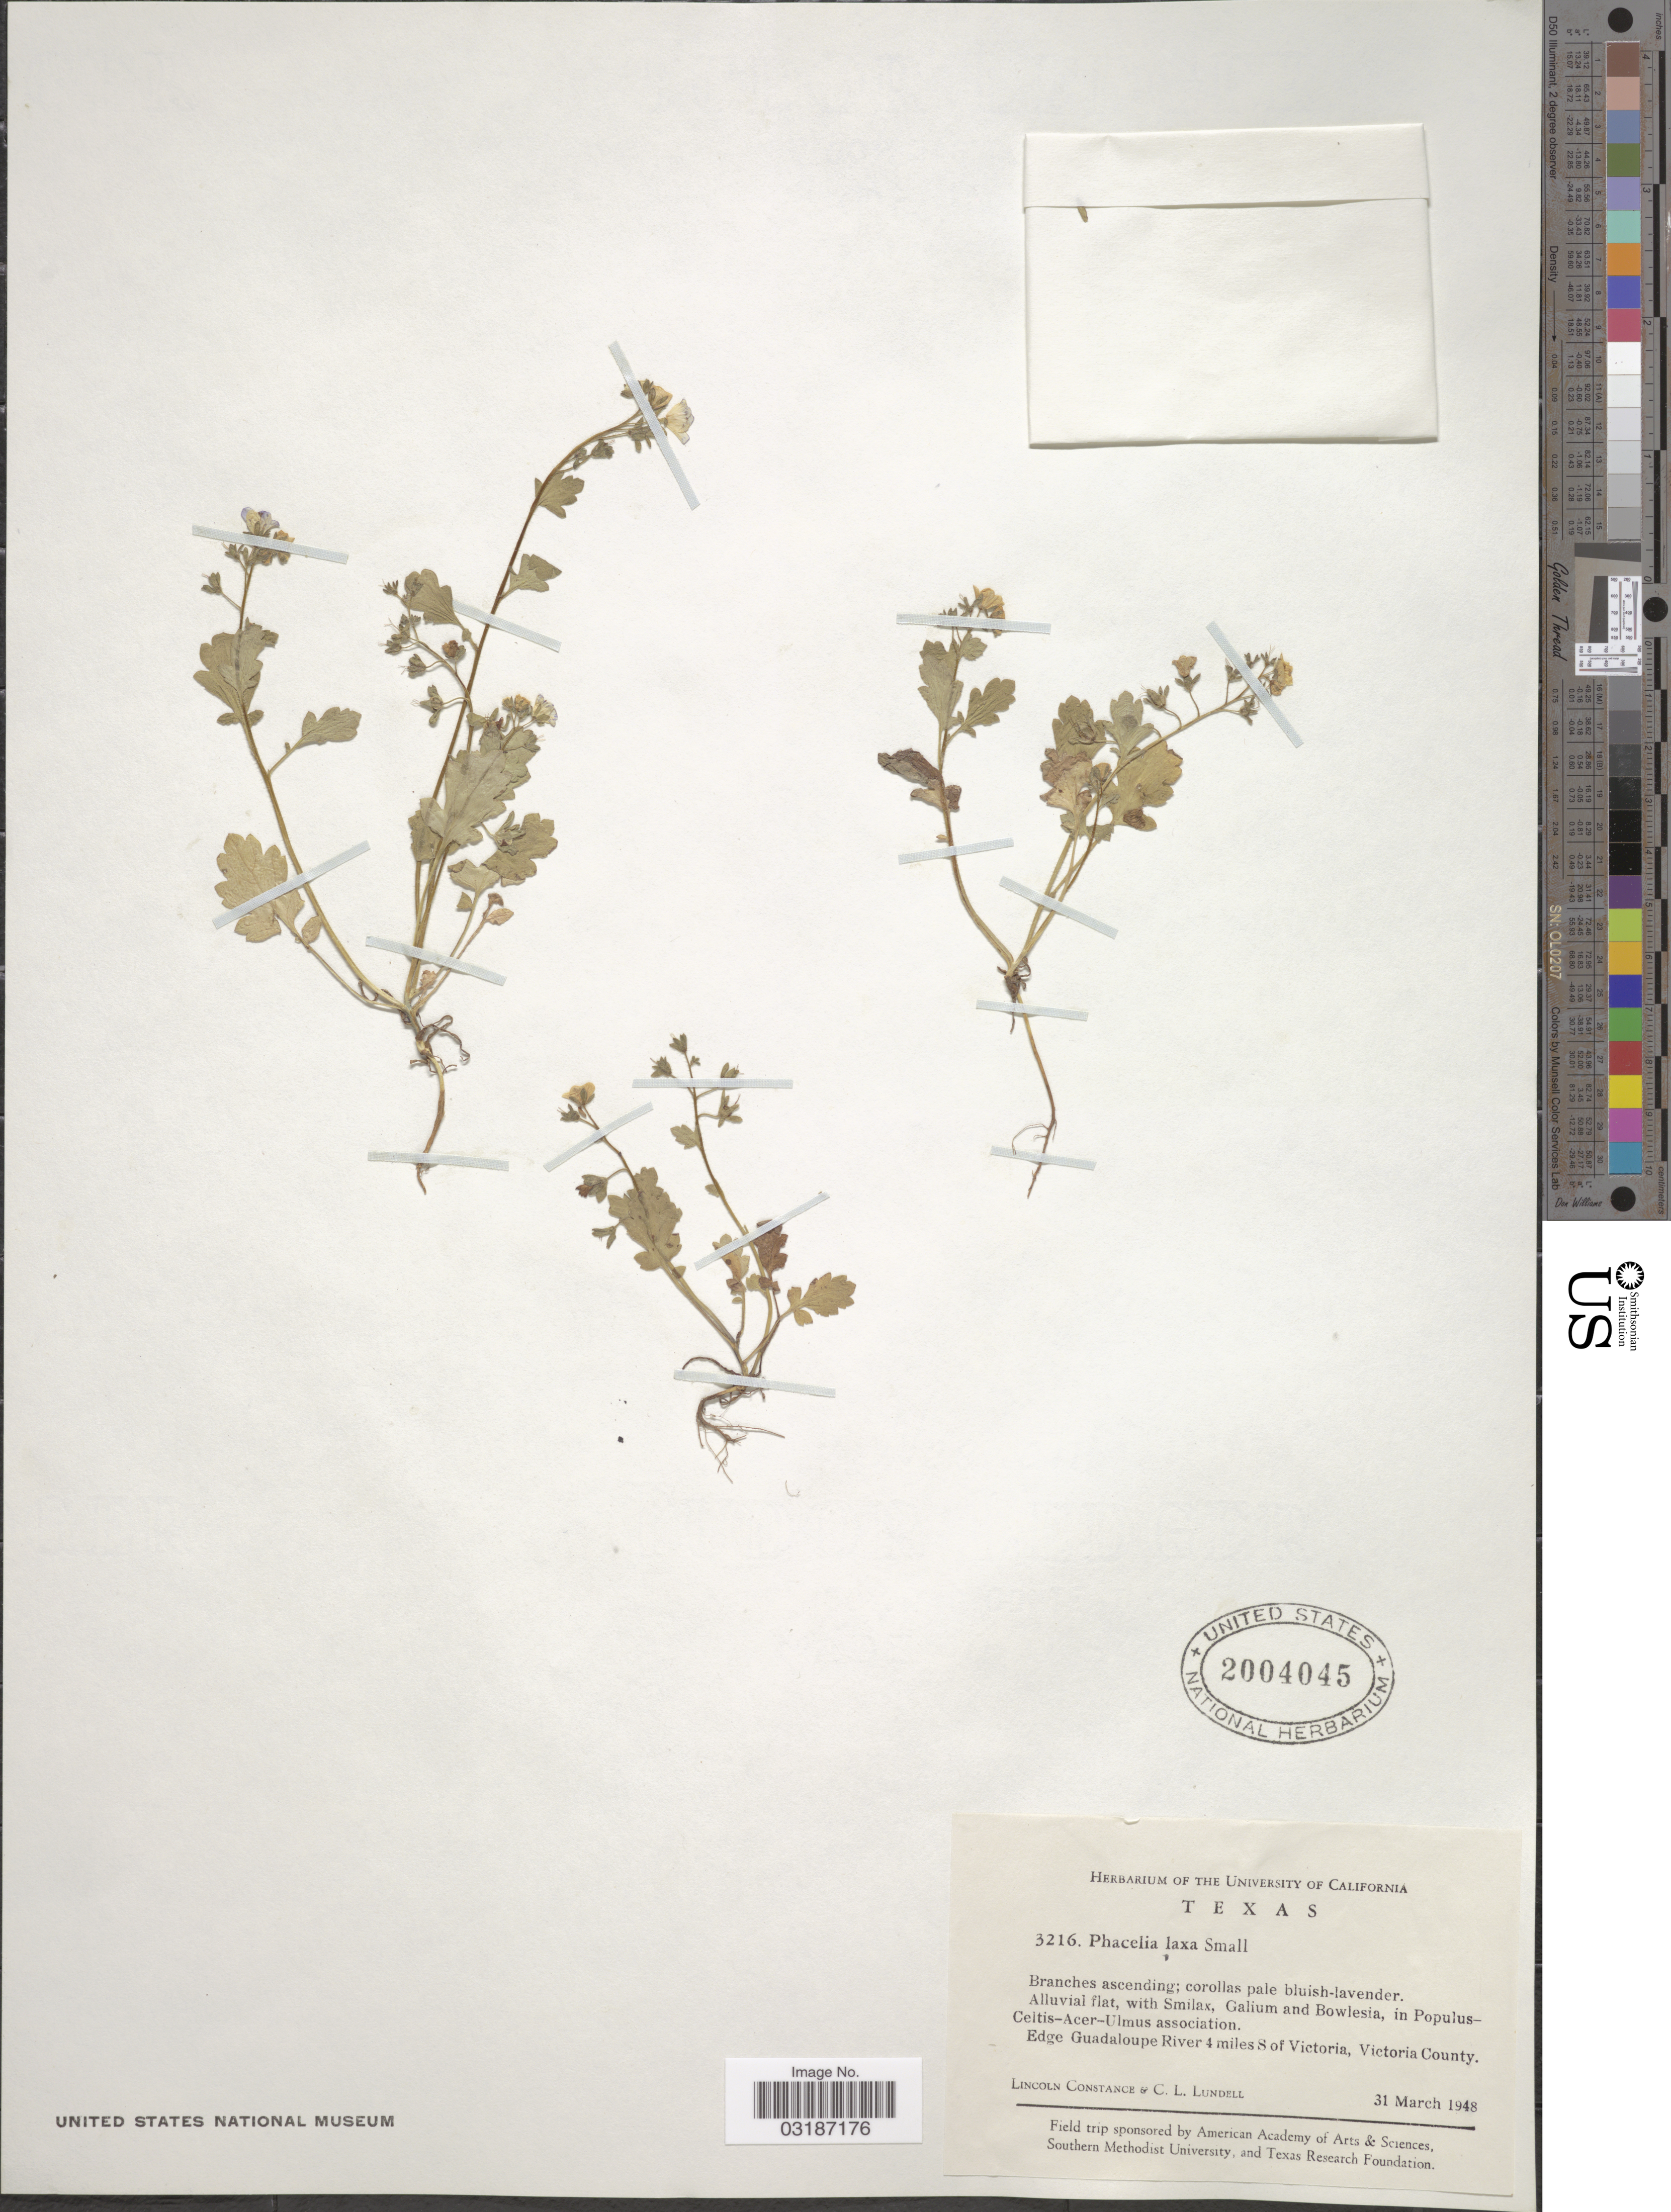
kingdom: Plantae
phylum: Tracheophyta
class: Magnoliopsida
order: Boraginales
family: Hydrophyllaceae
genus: Phacelia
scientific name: Phacelia laxa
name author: Small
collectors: L. Constance & C. L. Lundell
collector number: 3216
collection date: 1948-03-31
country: United States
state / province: Texas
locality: Edge of Guadaloupe River 4 miles S of Victoria, Victoria County.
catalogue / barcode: US 2004045